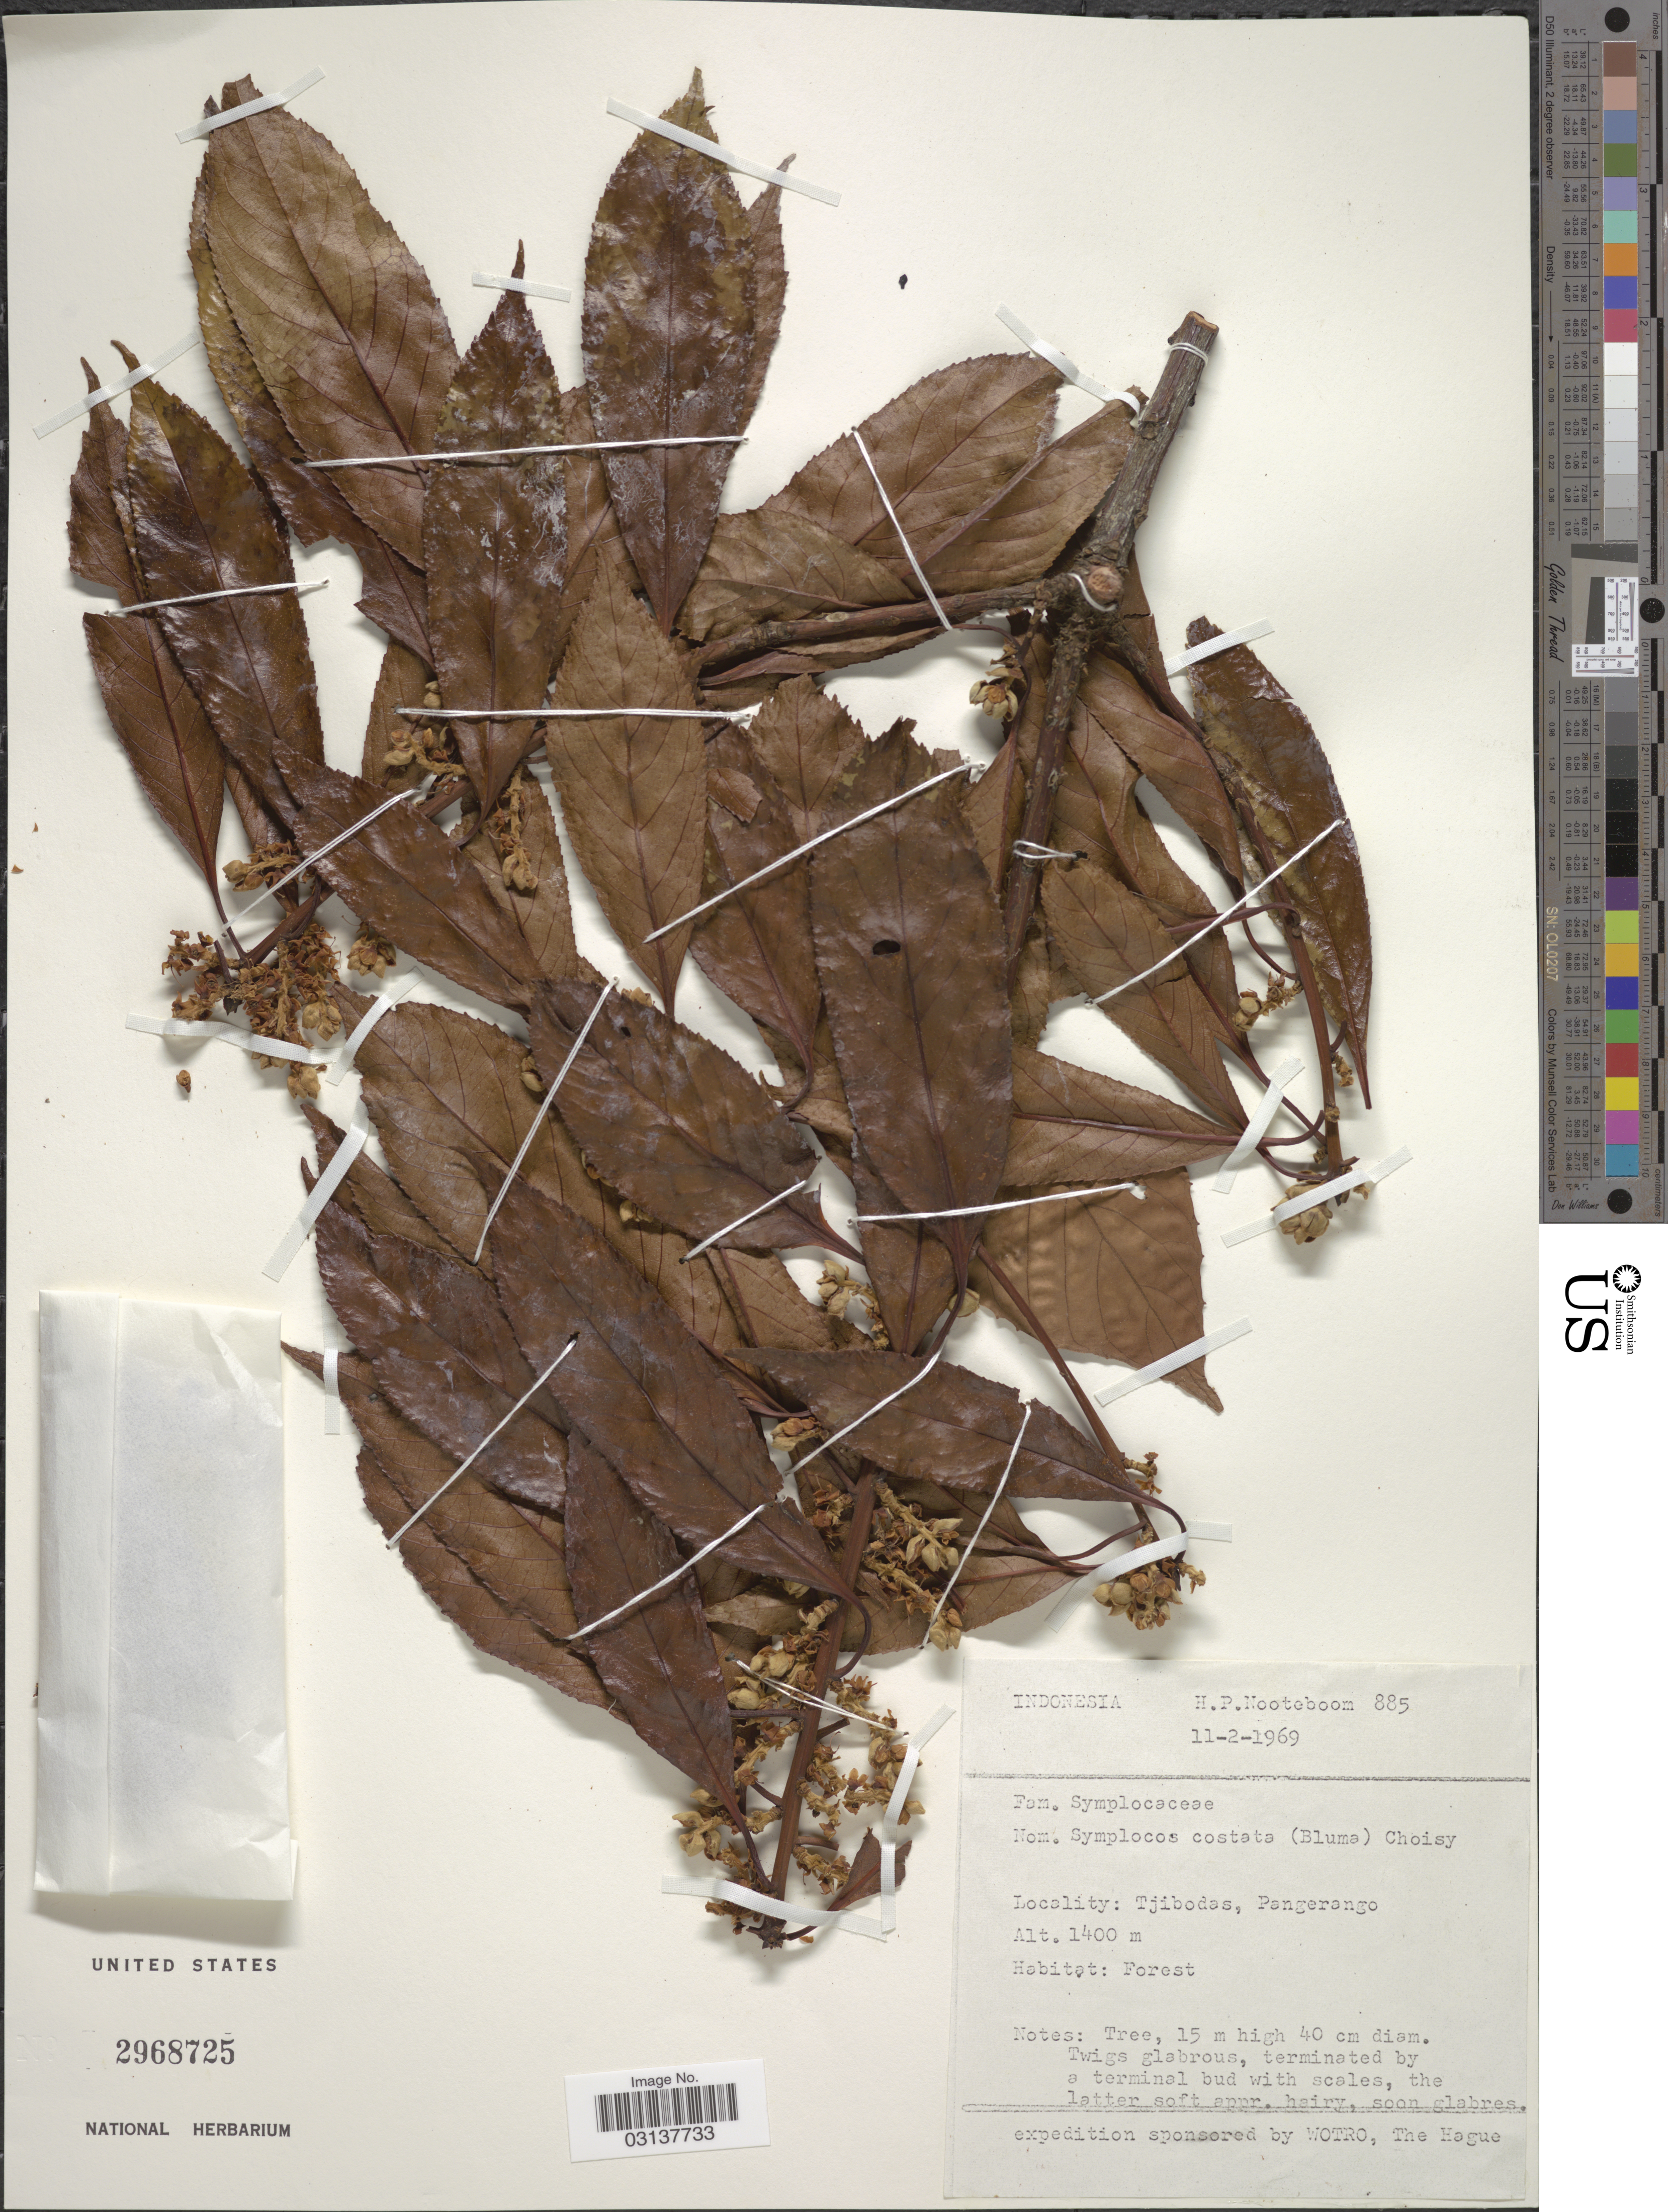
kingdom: Plantae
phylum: Tracheophyta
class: Magnoliopsida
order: Ericales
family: Symplocaceae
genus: Symplocos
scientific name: Symplocos costata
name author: Choisy ex Zoll.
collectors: H. P. Nooteboom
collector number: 885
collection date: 1969-02-11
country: Indonesia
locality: Tjibodas, Pangerango.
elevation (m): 1400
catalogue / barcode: US 2968725